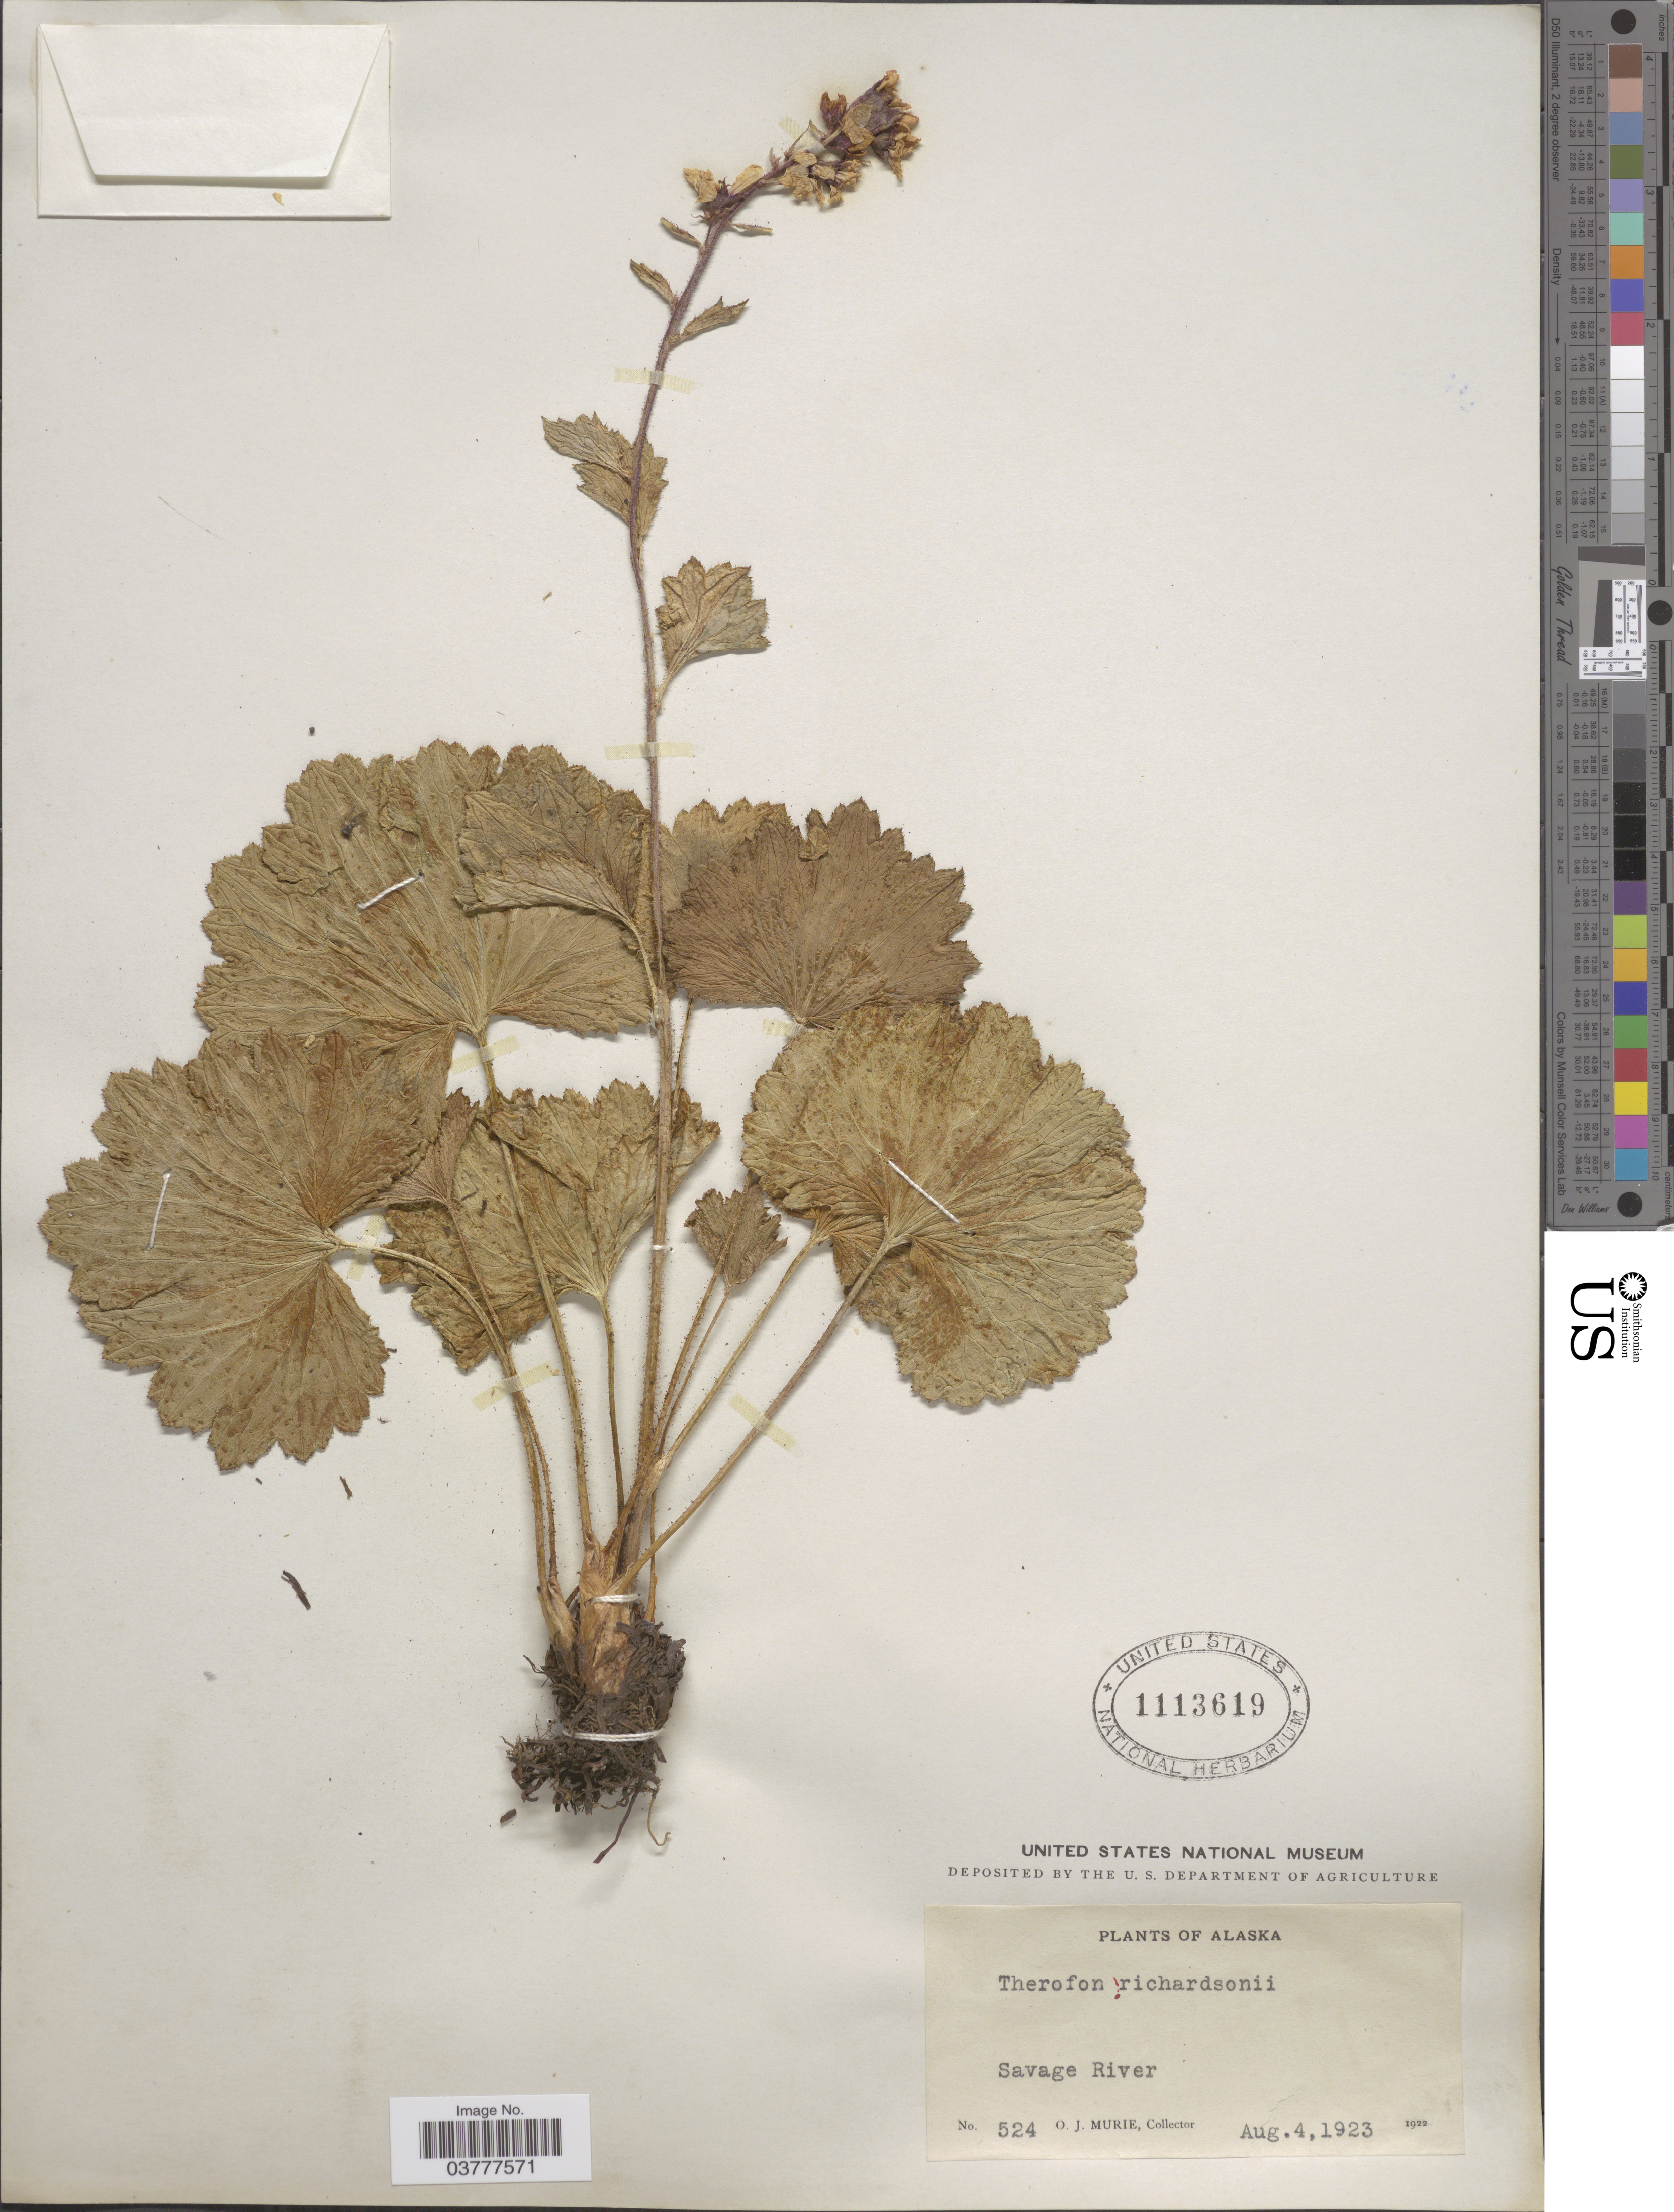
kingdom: Plantae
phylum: Tracheophyta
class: Magnoliopsida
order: Saxifragales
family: Saxifragaceae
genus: Boykinia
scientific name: Boykinia richardsonii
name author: (Hook.) A. Gray ex B.D. Jacks.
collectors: O. Murie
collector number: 524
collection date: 1923-08-04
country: United States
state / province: Alaska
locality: Savage River.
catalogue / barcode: US 1113619